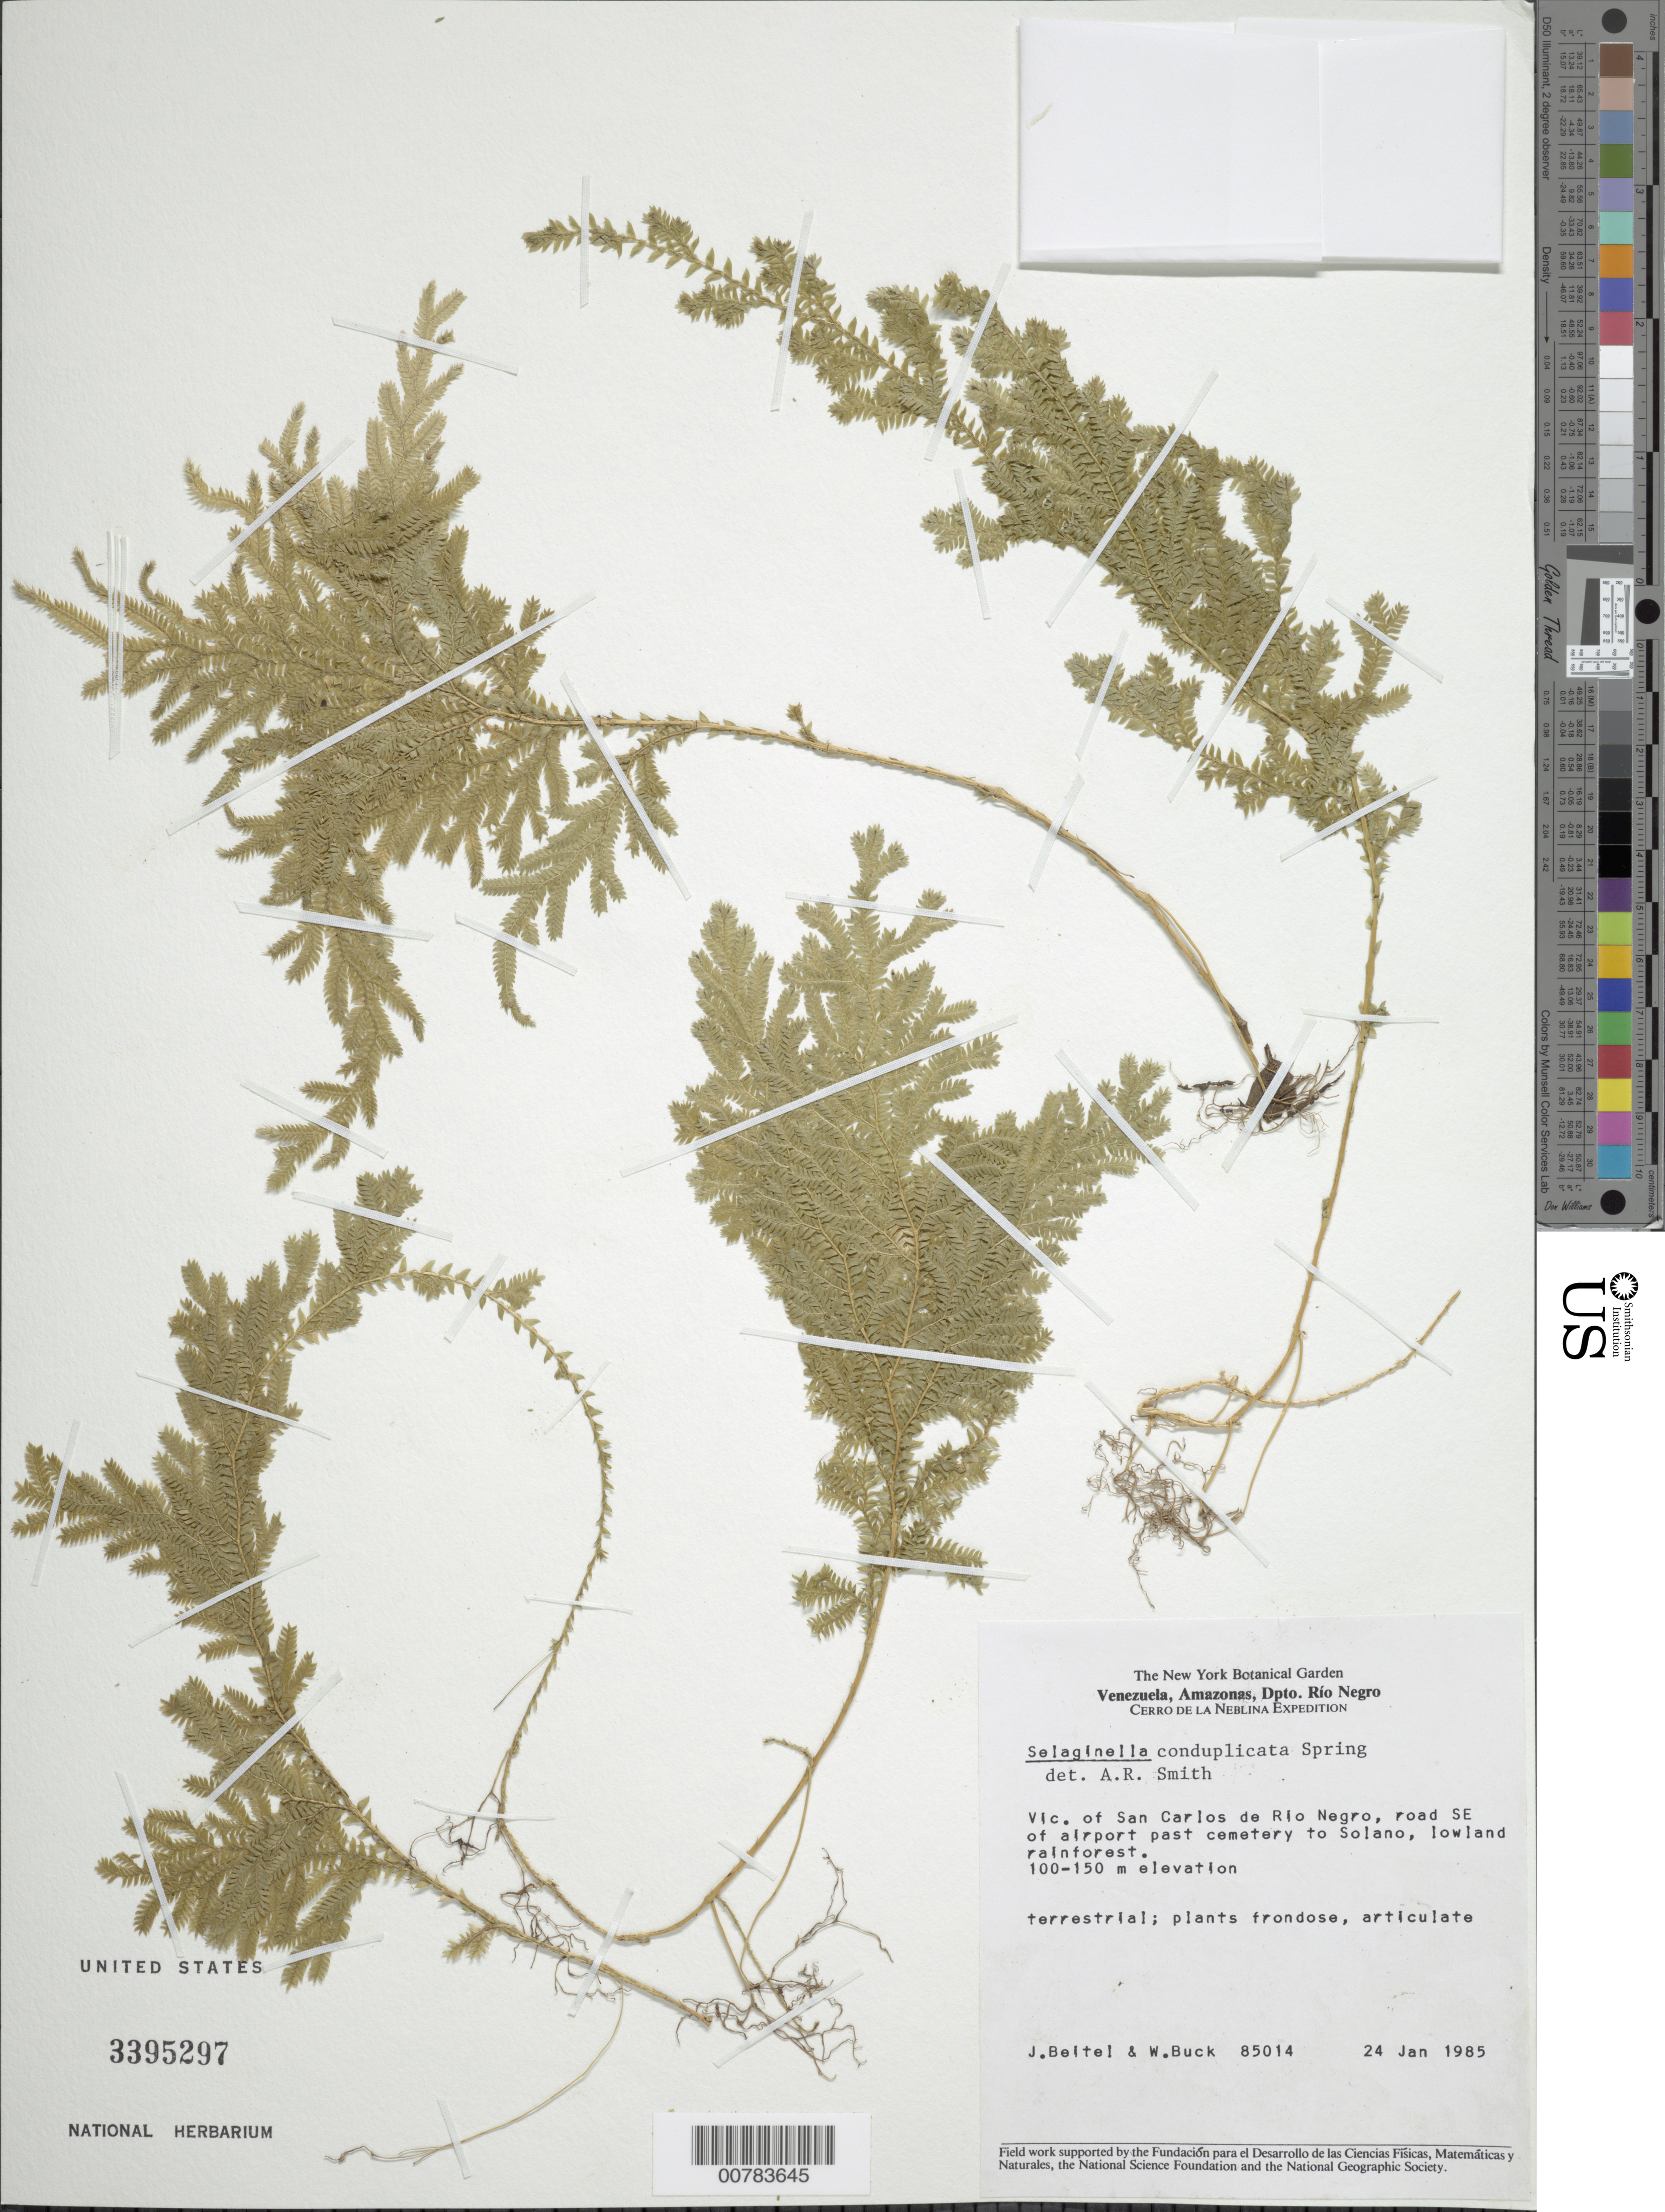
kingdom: Plantae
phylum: Tracheophyta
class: Lycopodiopsida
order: Selaginellales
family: Selaginellaceae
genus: Selaginella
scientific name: Selaginella conduplicata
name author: Spring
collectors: J. M. Beitel & W. Buck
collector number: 85104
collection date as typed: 14-Jan-85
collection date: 1985-01-14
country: Venezuela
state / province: Amazonas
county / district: Río Negro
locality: San Carlos de Río Negro, road SE of airport past cemetery to Solano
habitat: Lowland rainforest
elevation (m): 100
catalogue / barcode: US 3395297